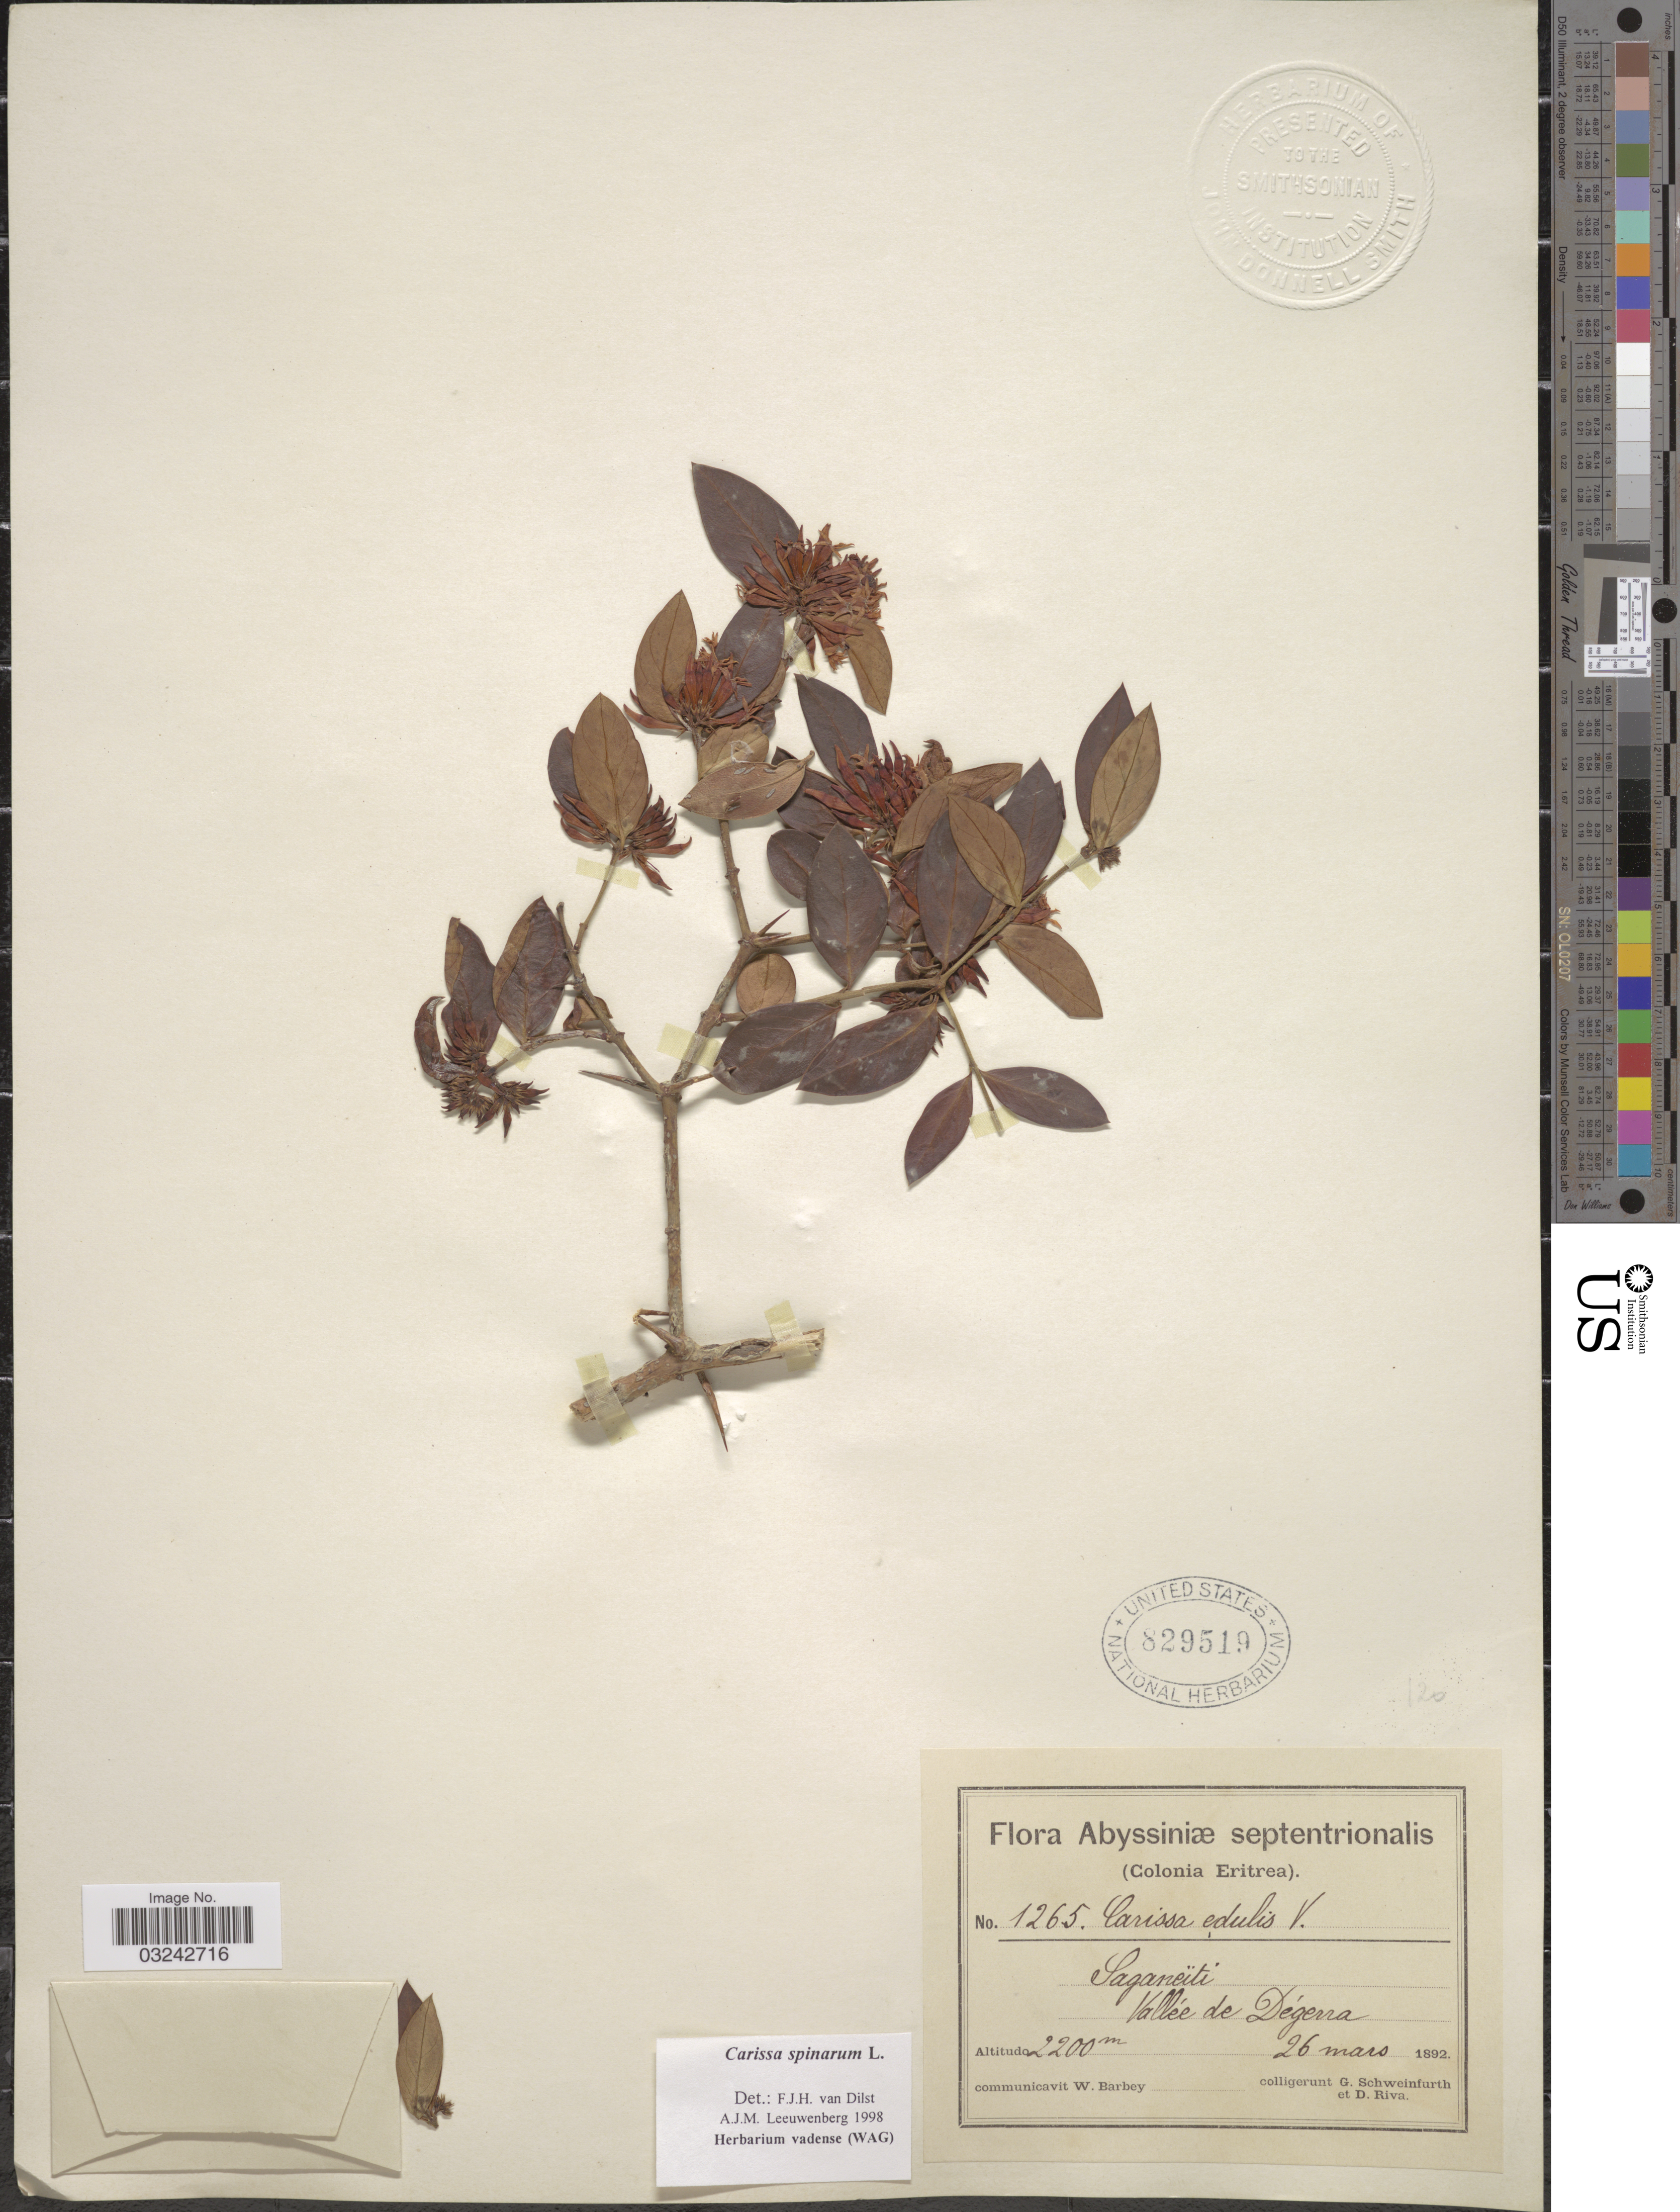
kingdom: Plantae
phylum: Tracheophyta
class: Magnoliopsida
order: Gentianales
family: Apocynaceae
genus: Carissa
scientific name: Carissa spinarum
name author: L.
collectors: G. A. Schweinfurth (herbarium) & D. Riva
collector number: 1265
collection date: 1892-03-26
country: Eritrea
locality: Abyssiniæ septentrionalis. (Colonia Eritrea). Saganeïti. Vallée de Dégerra.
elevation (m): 2200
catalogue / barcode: US 829519